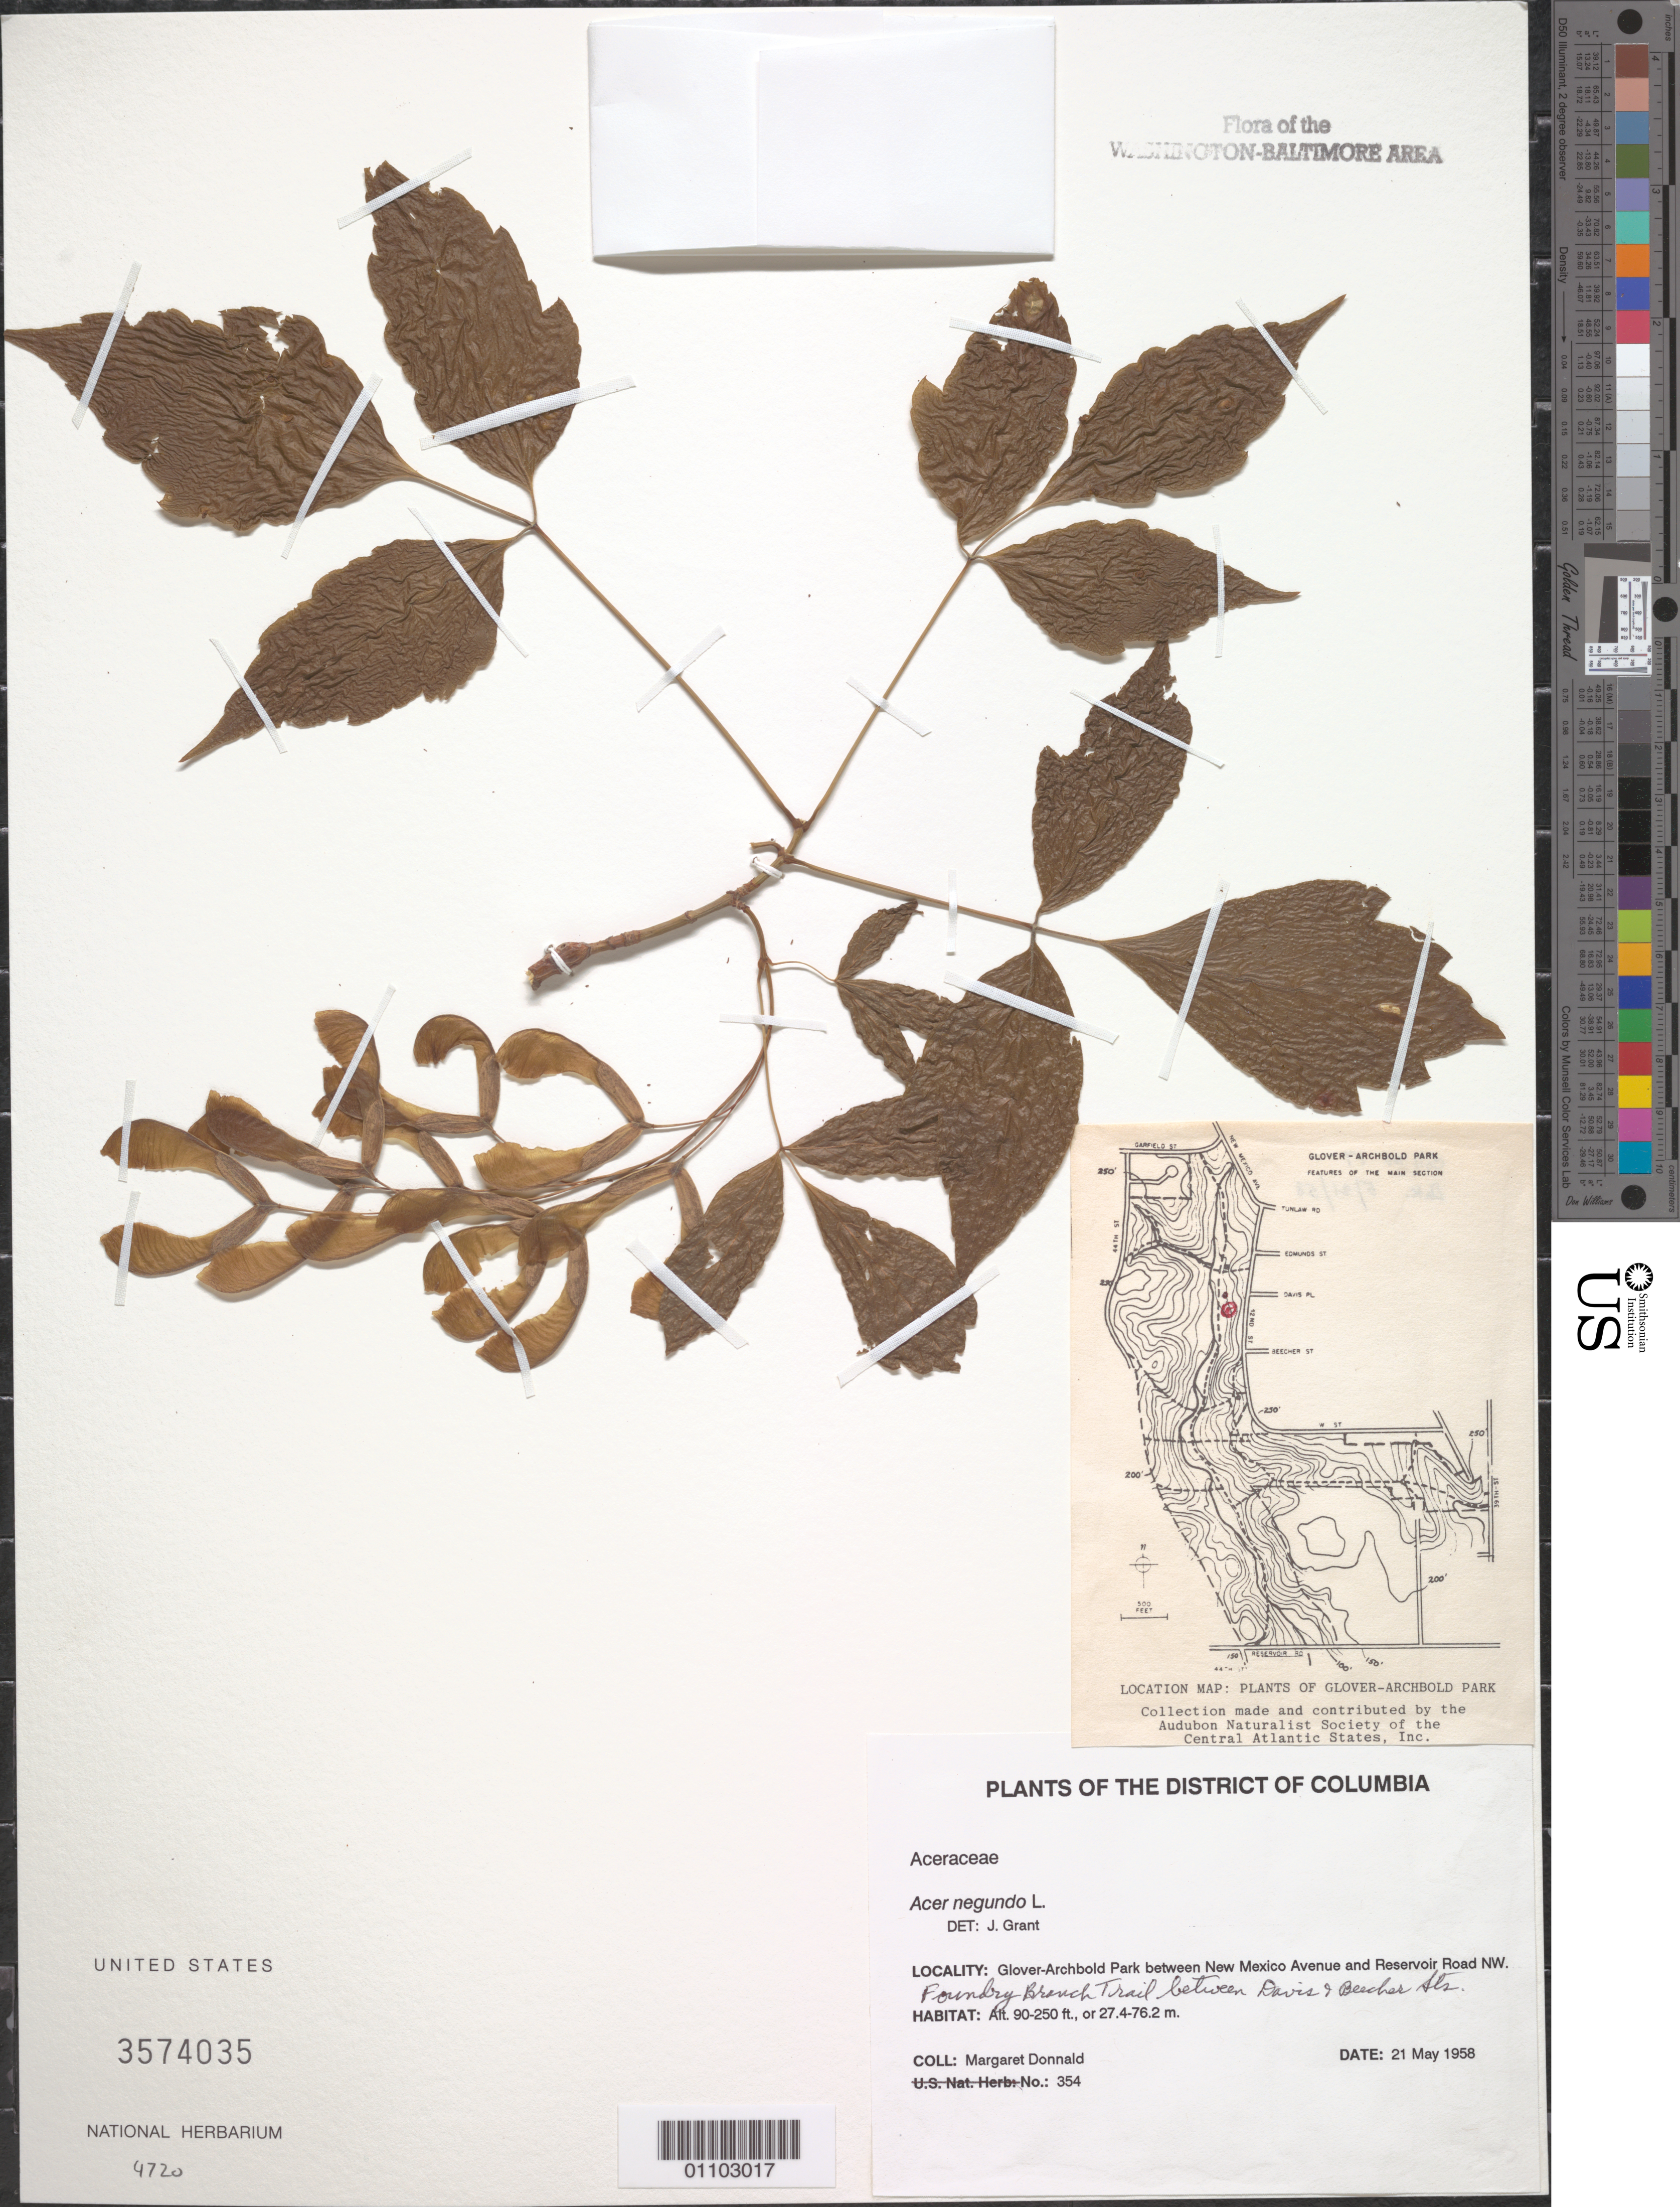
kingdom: Plantae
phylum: Tracheophyta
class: Magnoliopsida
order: Sapindales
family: Sapindaceae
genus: Acer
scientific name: Acer negundo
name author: L.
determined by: Grant, J.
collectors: M. Donnald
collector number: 354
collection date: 1958-05-21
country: United States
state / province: District of Columbia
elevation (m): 27.4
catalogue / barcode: US 3574035